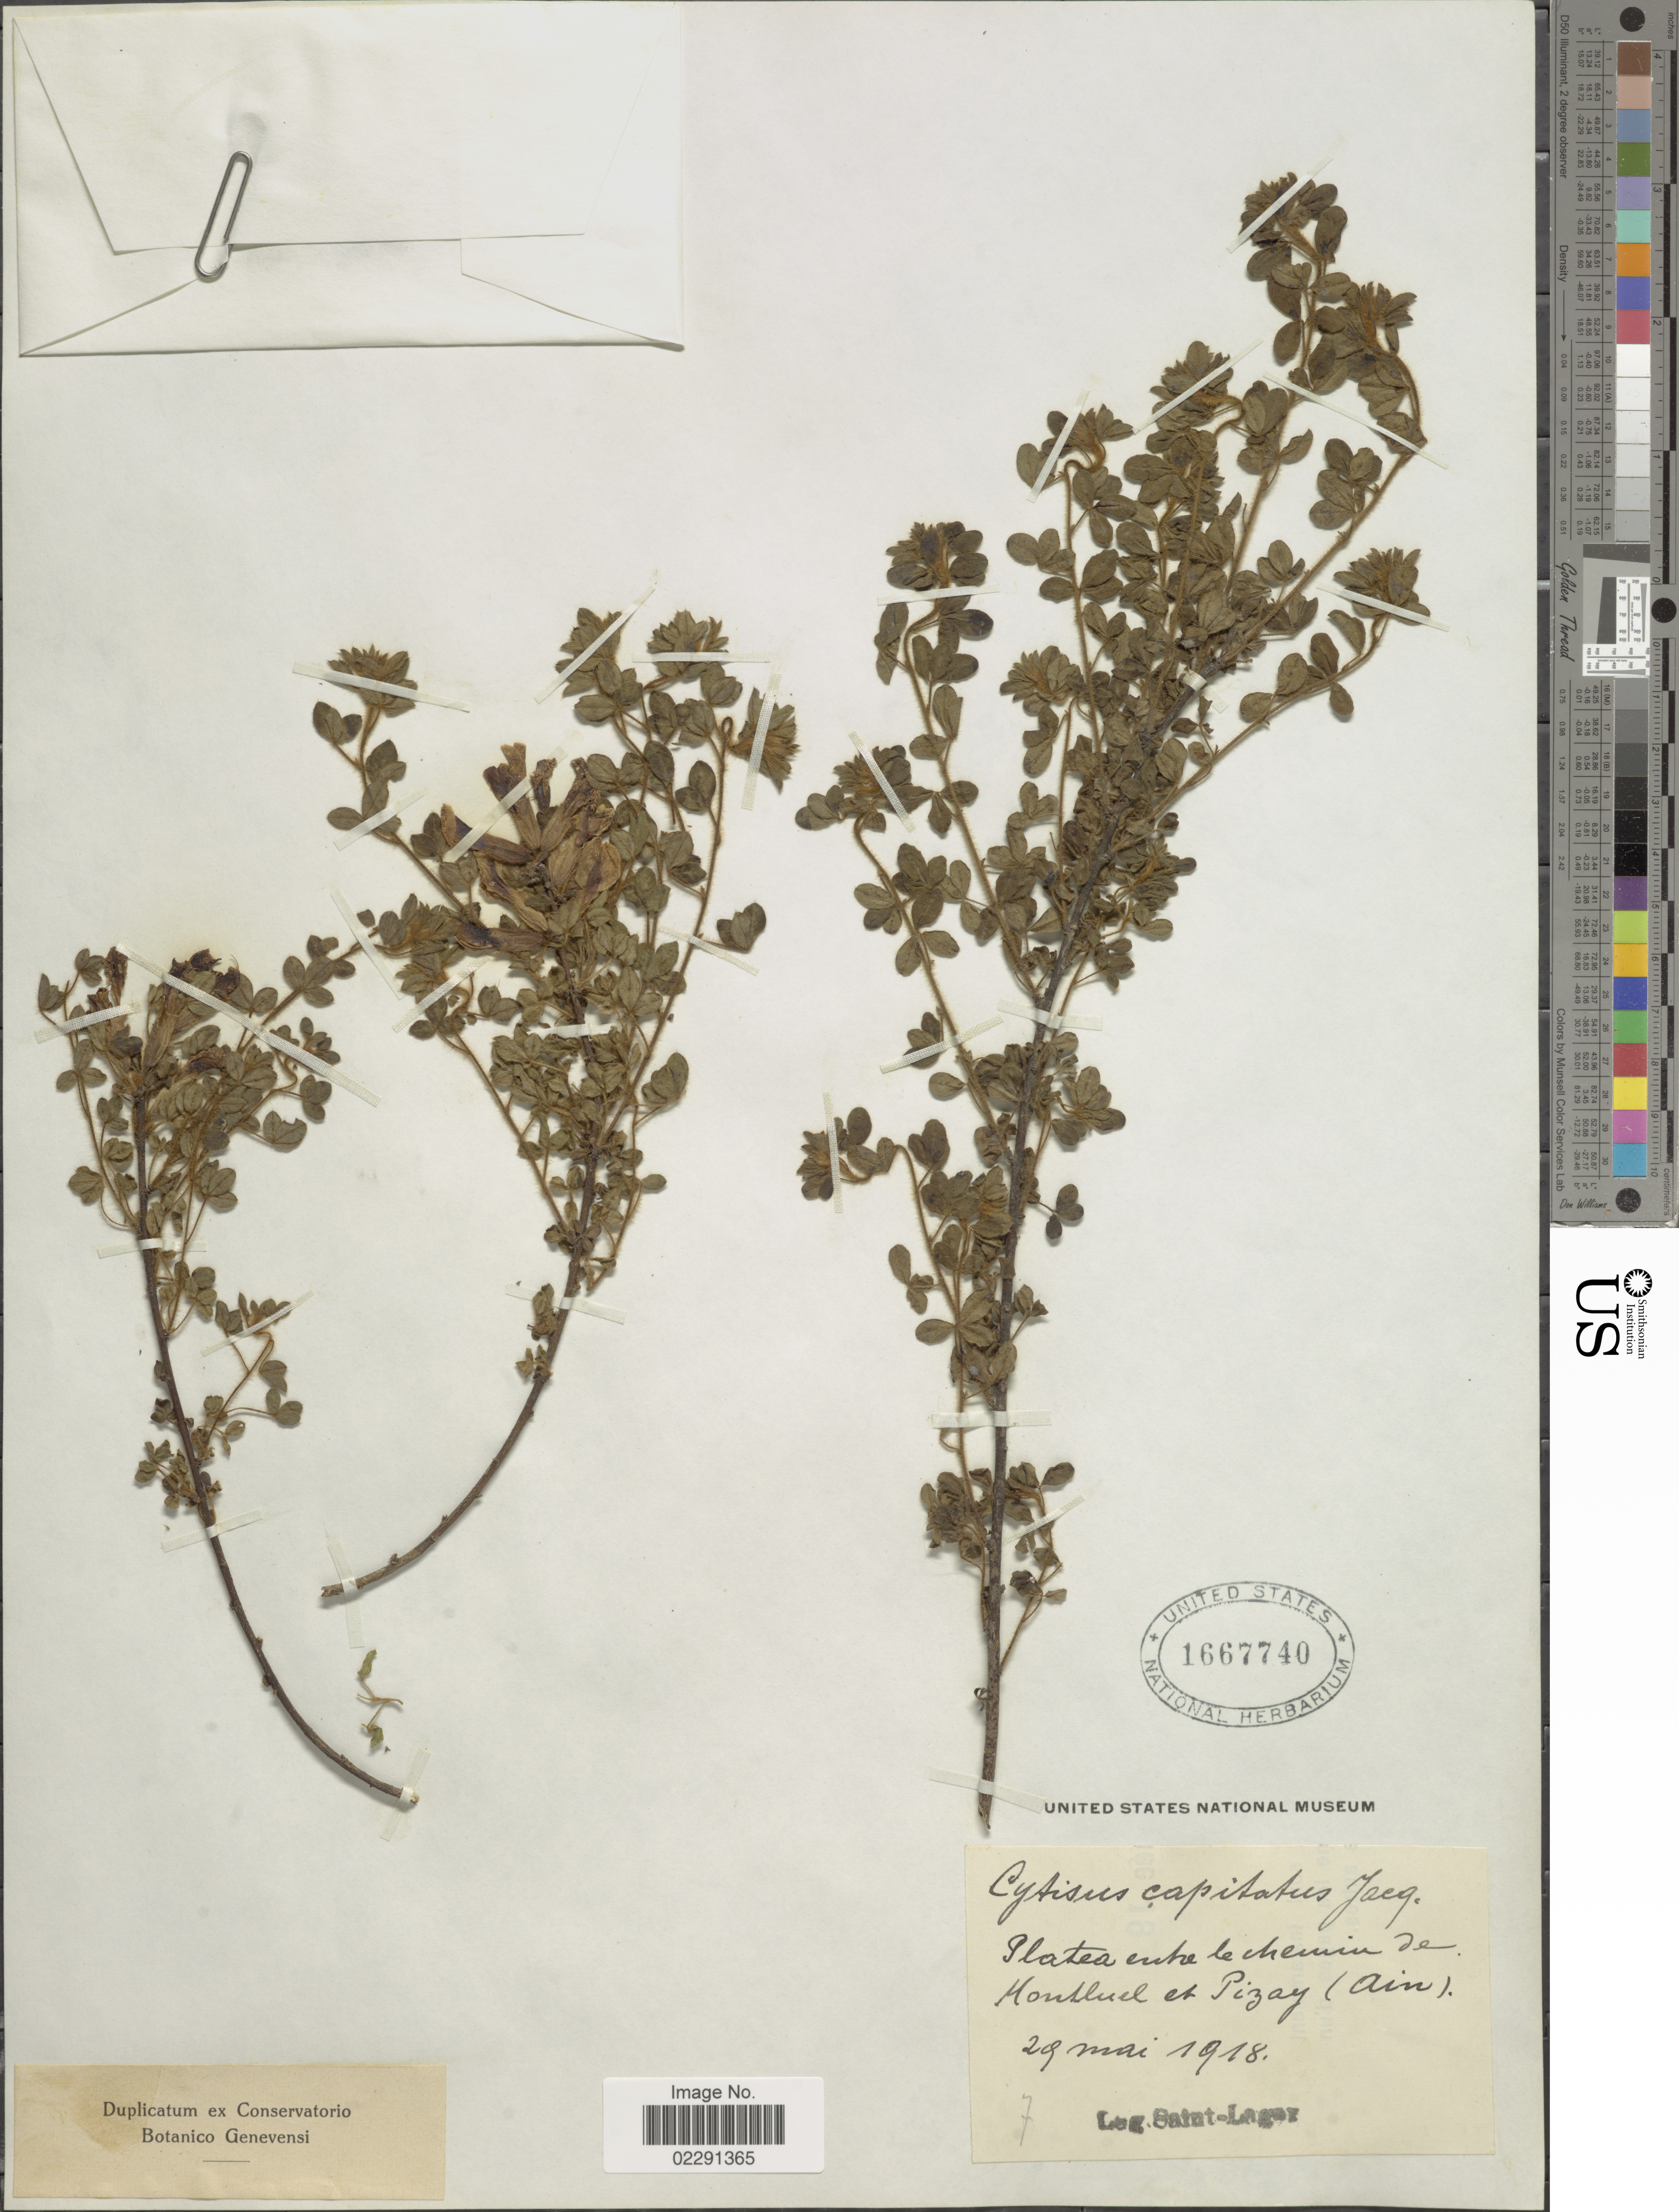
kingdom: Plantae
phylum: Tracheophyta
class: Magnoliopsida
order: Fabales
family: Fabaceae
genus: Cytisus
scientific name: Cytisus hirsutus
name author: L.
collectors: Saint-Lager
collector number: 7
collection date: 1918-05-29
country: France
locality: Plateau entre le chemin de Montluel et Pizay (Ain). [interpreted]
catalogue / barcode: US 1667740